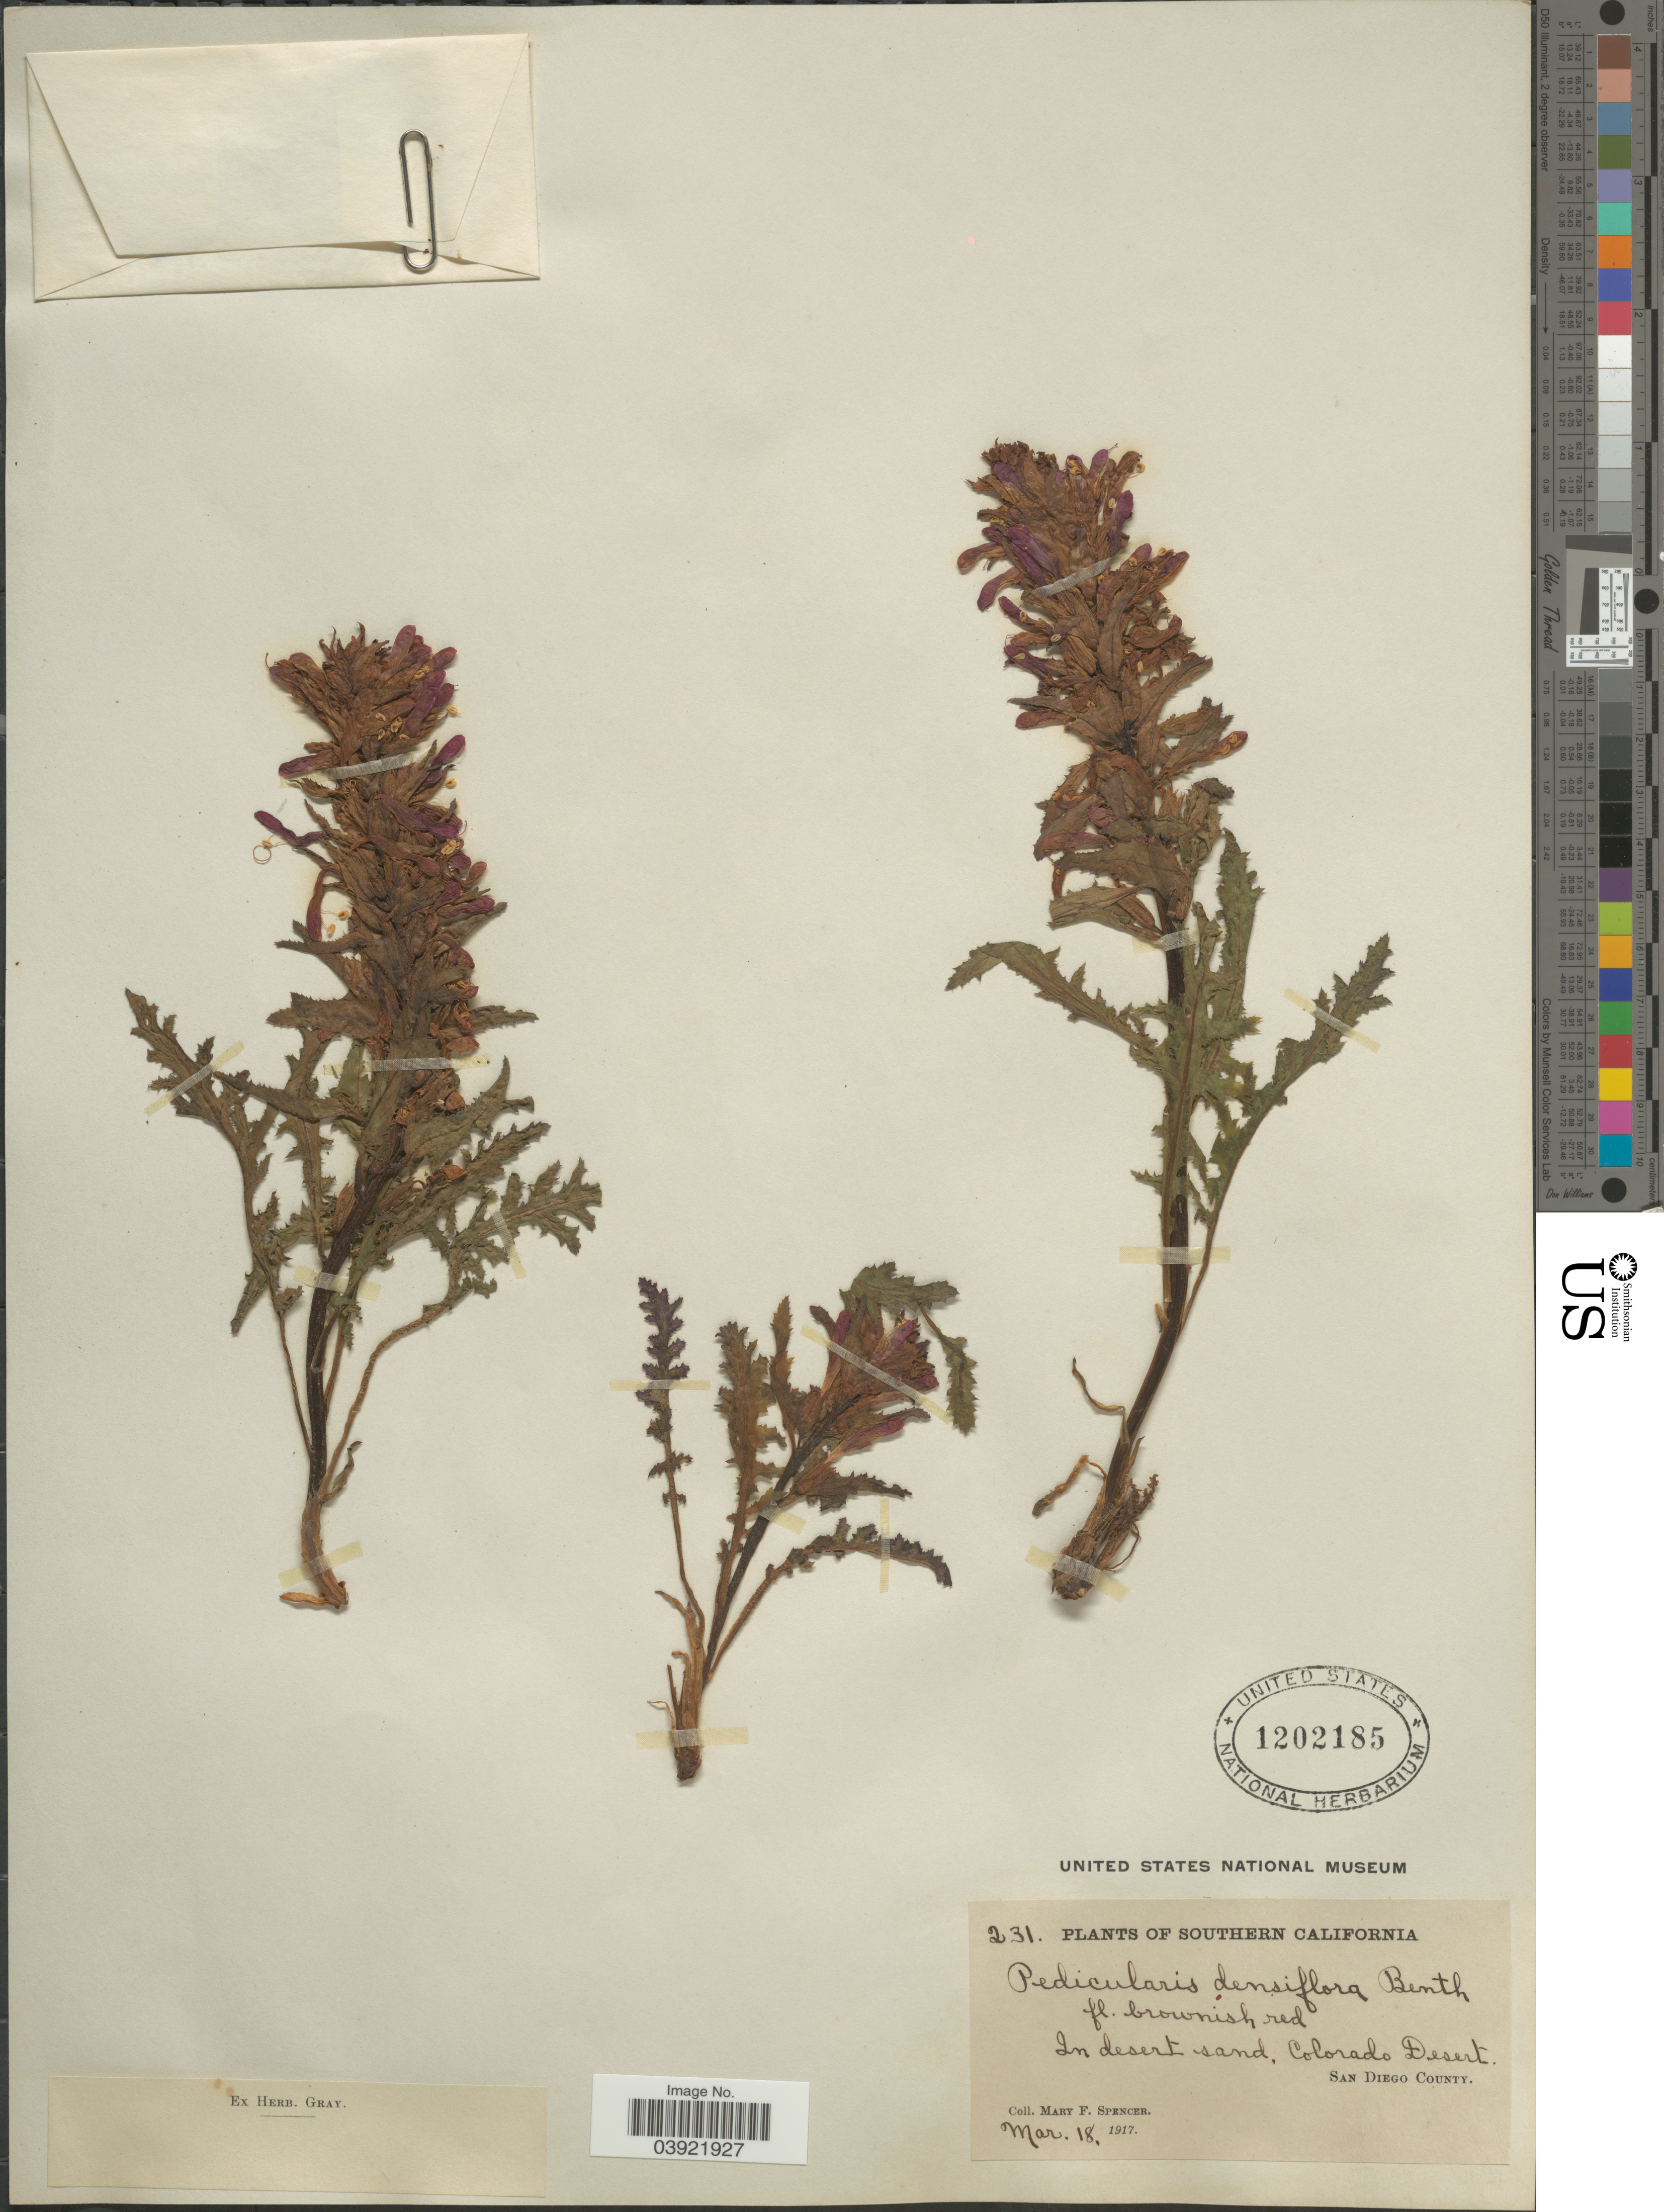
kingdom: Plantae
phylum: Tracheophyta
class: Magnoliopsida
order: Lamiales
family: Orobanchaceae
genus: Pedicularis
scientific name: Pedicularis densiflora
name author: Benth.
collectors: M. Spencer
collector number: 231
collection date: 1917-03-18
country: United States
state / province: California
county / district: San Diego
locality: Southern California. Colorado Desert. San Diego County.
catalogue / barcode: US 1202185